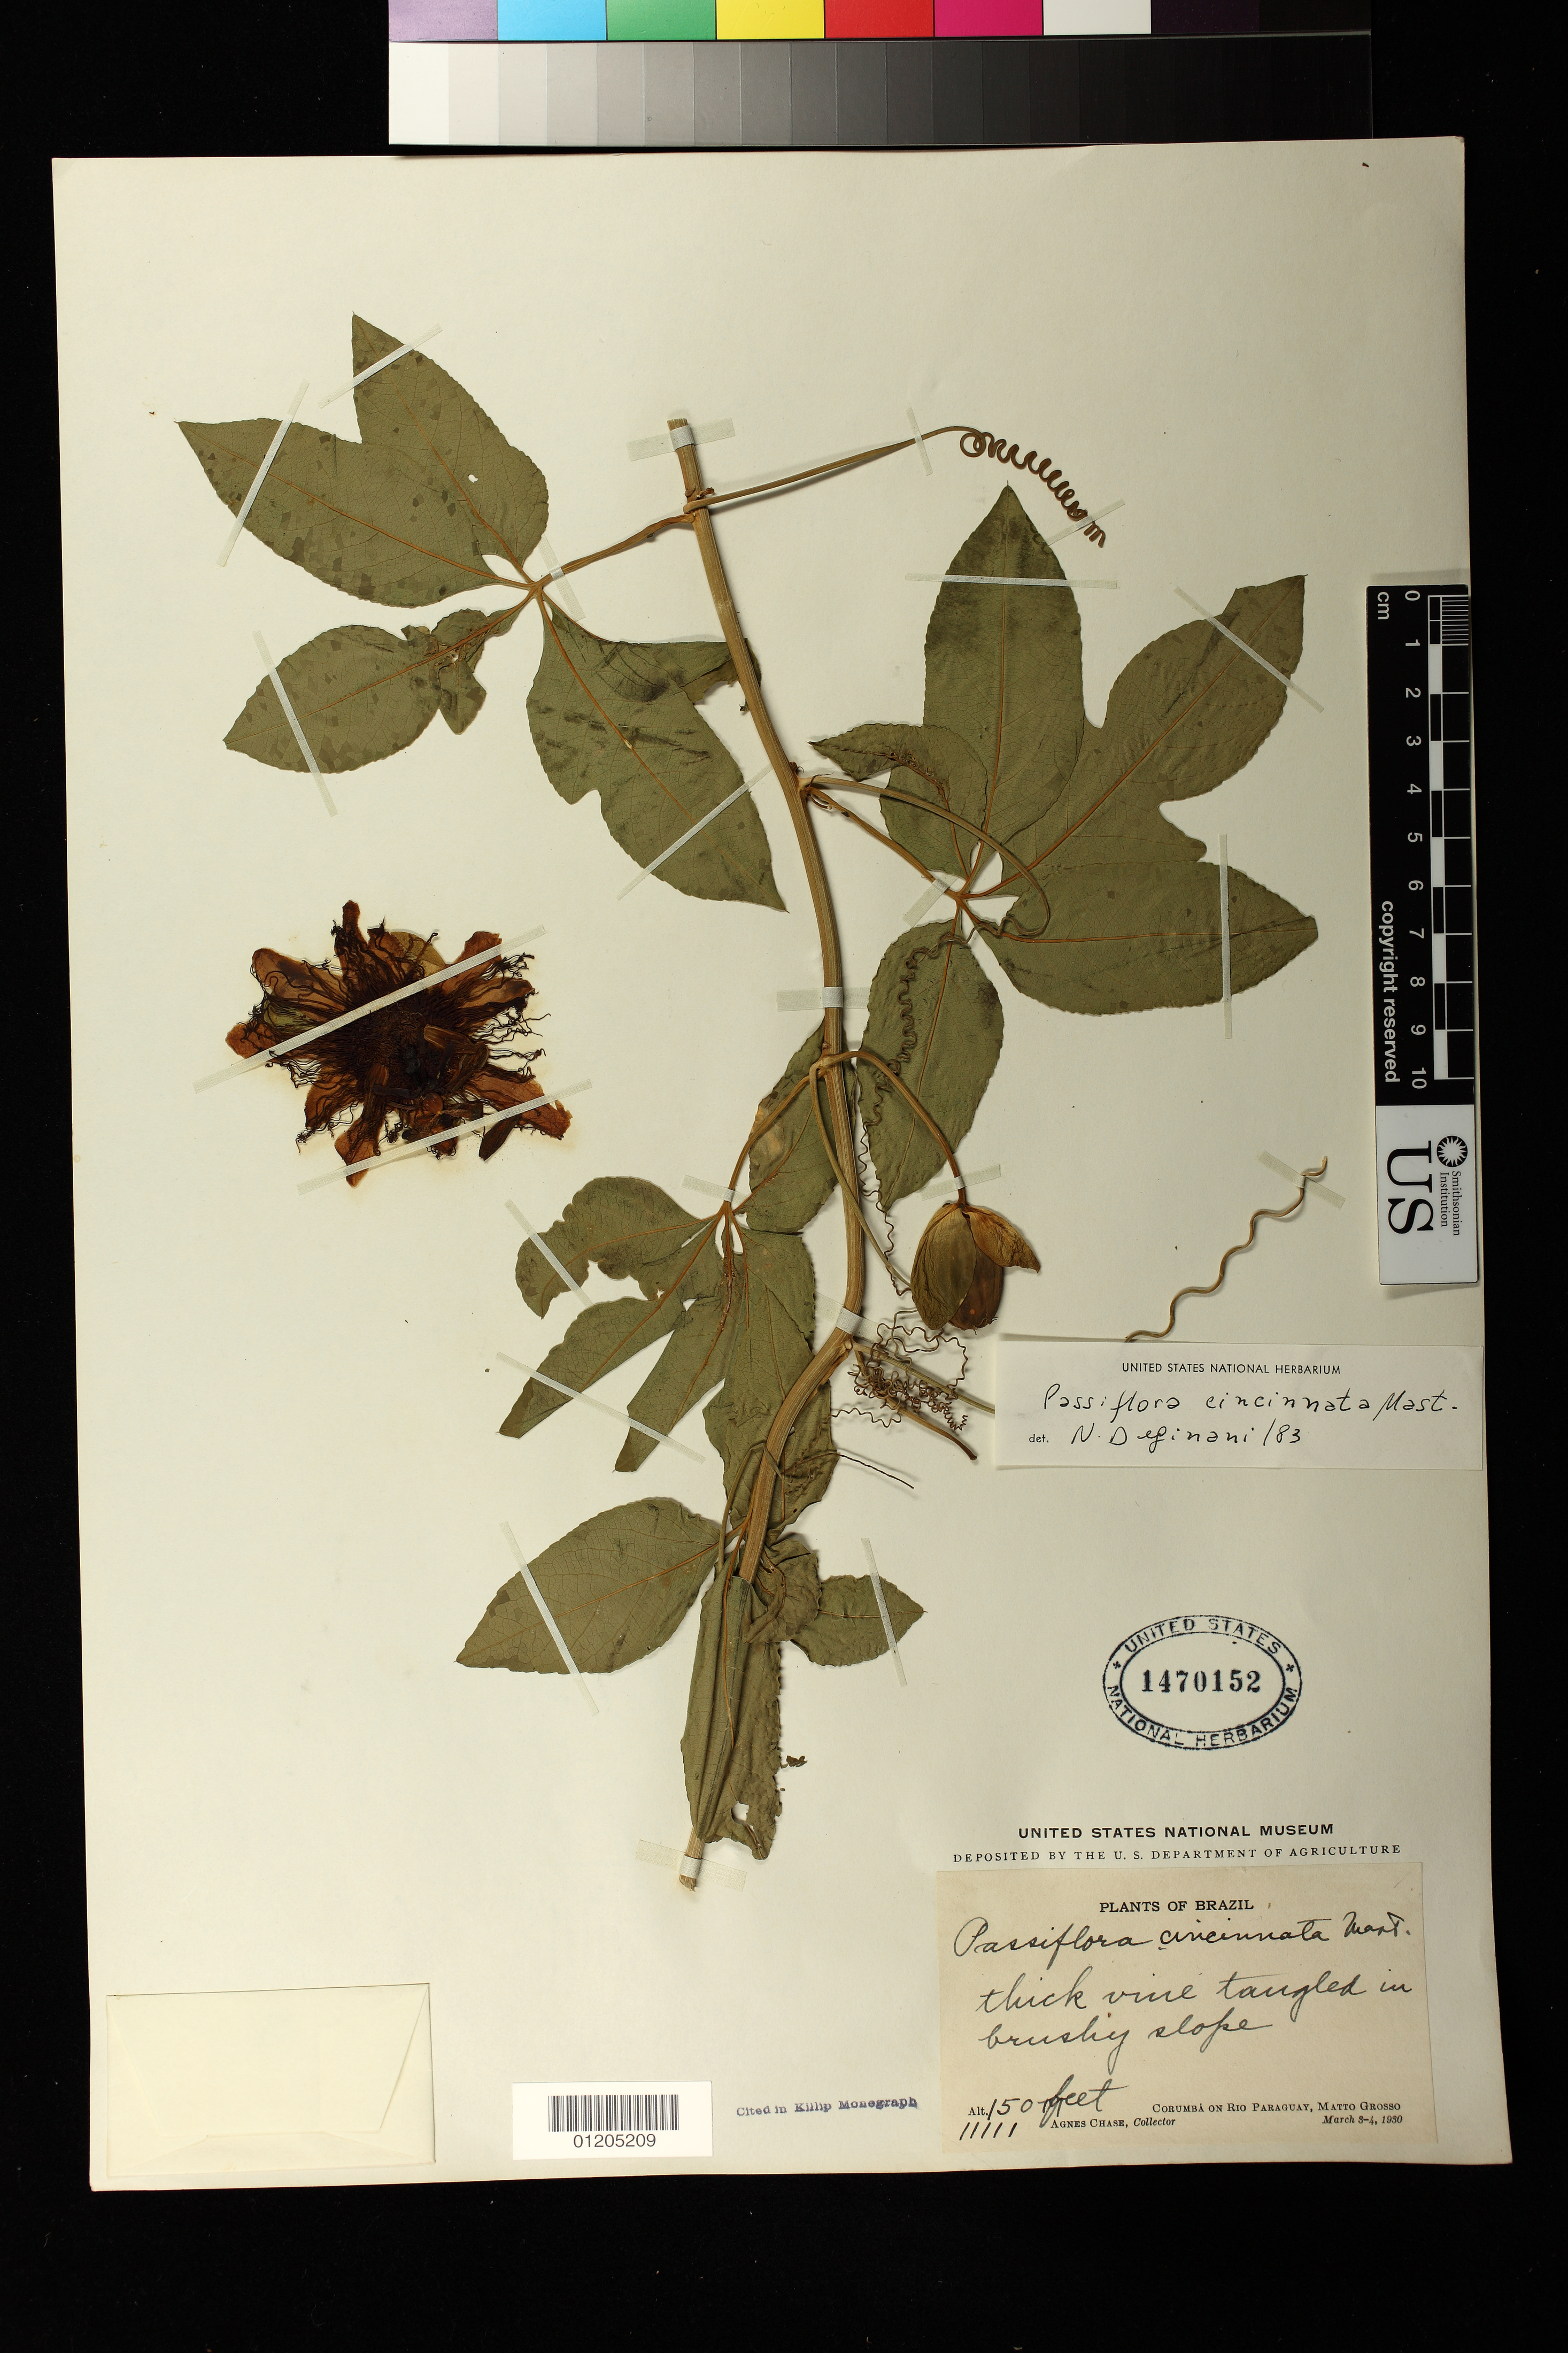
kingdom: Plantae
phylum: Tracheophyta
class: Magnoliopsida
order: Malpighiales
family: Passifloraceae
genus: Passiflora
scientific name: Passiflora cincinnata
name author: Mast.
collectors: A. Chase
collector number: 11111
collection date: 1930-03-03/1930-03-04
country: Brazil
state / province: Mato Grosso do Sul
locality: Corumba on Rio Paraguay, Matto Grosso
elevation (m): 46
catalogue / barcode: US 1470152